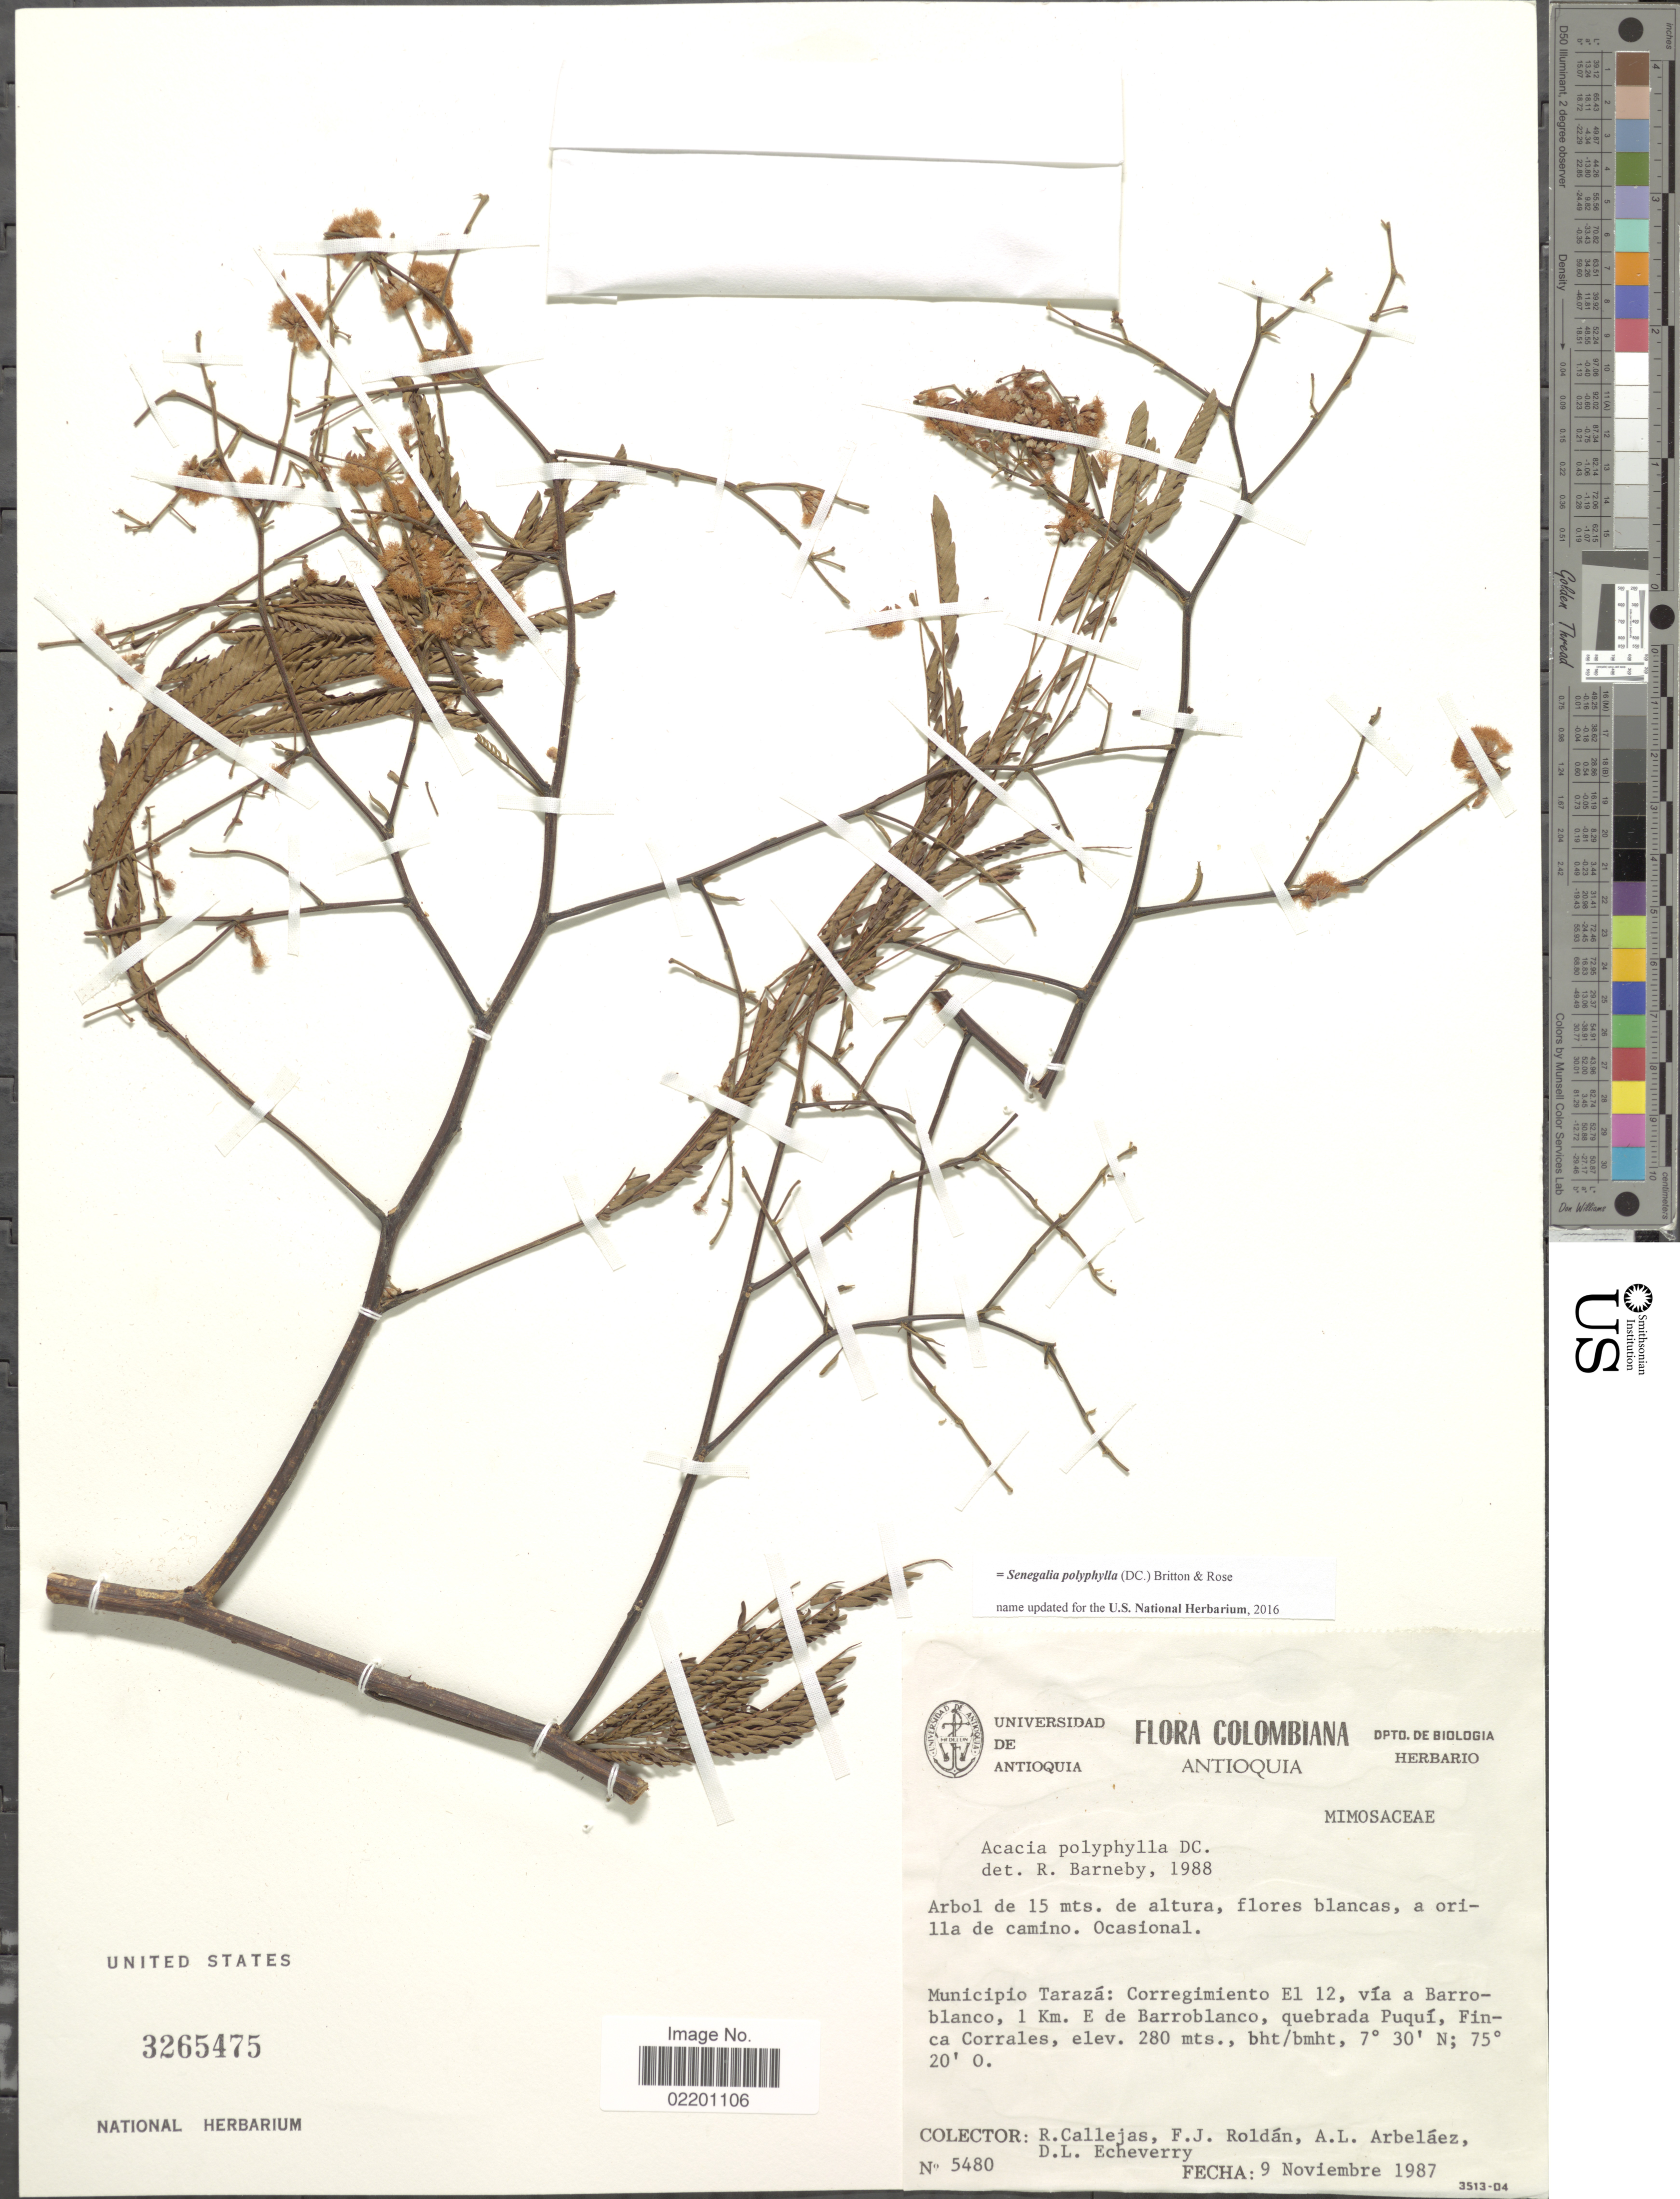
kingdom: Plantae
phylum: Tracheophyta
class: Magnoliopsida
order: Fabales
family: Fabaceae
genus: Senegalia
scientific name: Senegalia polyphylla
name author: (DC.) Britton & Rose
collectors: R. Callejas, F. J. Roldán, A. Arbeláez Alvarez & D. Echeverry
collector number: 5480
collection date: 1987-11-09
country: Colombia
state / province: Antioquia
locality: Municipio Taraza: Corregimiento El 12, via a Barroblanco, 1 Km. E de Barroblanco, quebrada Puqui, Finca Corrales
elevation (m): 280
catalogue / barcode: US 3265475